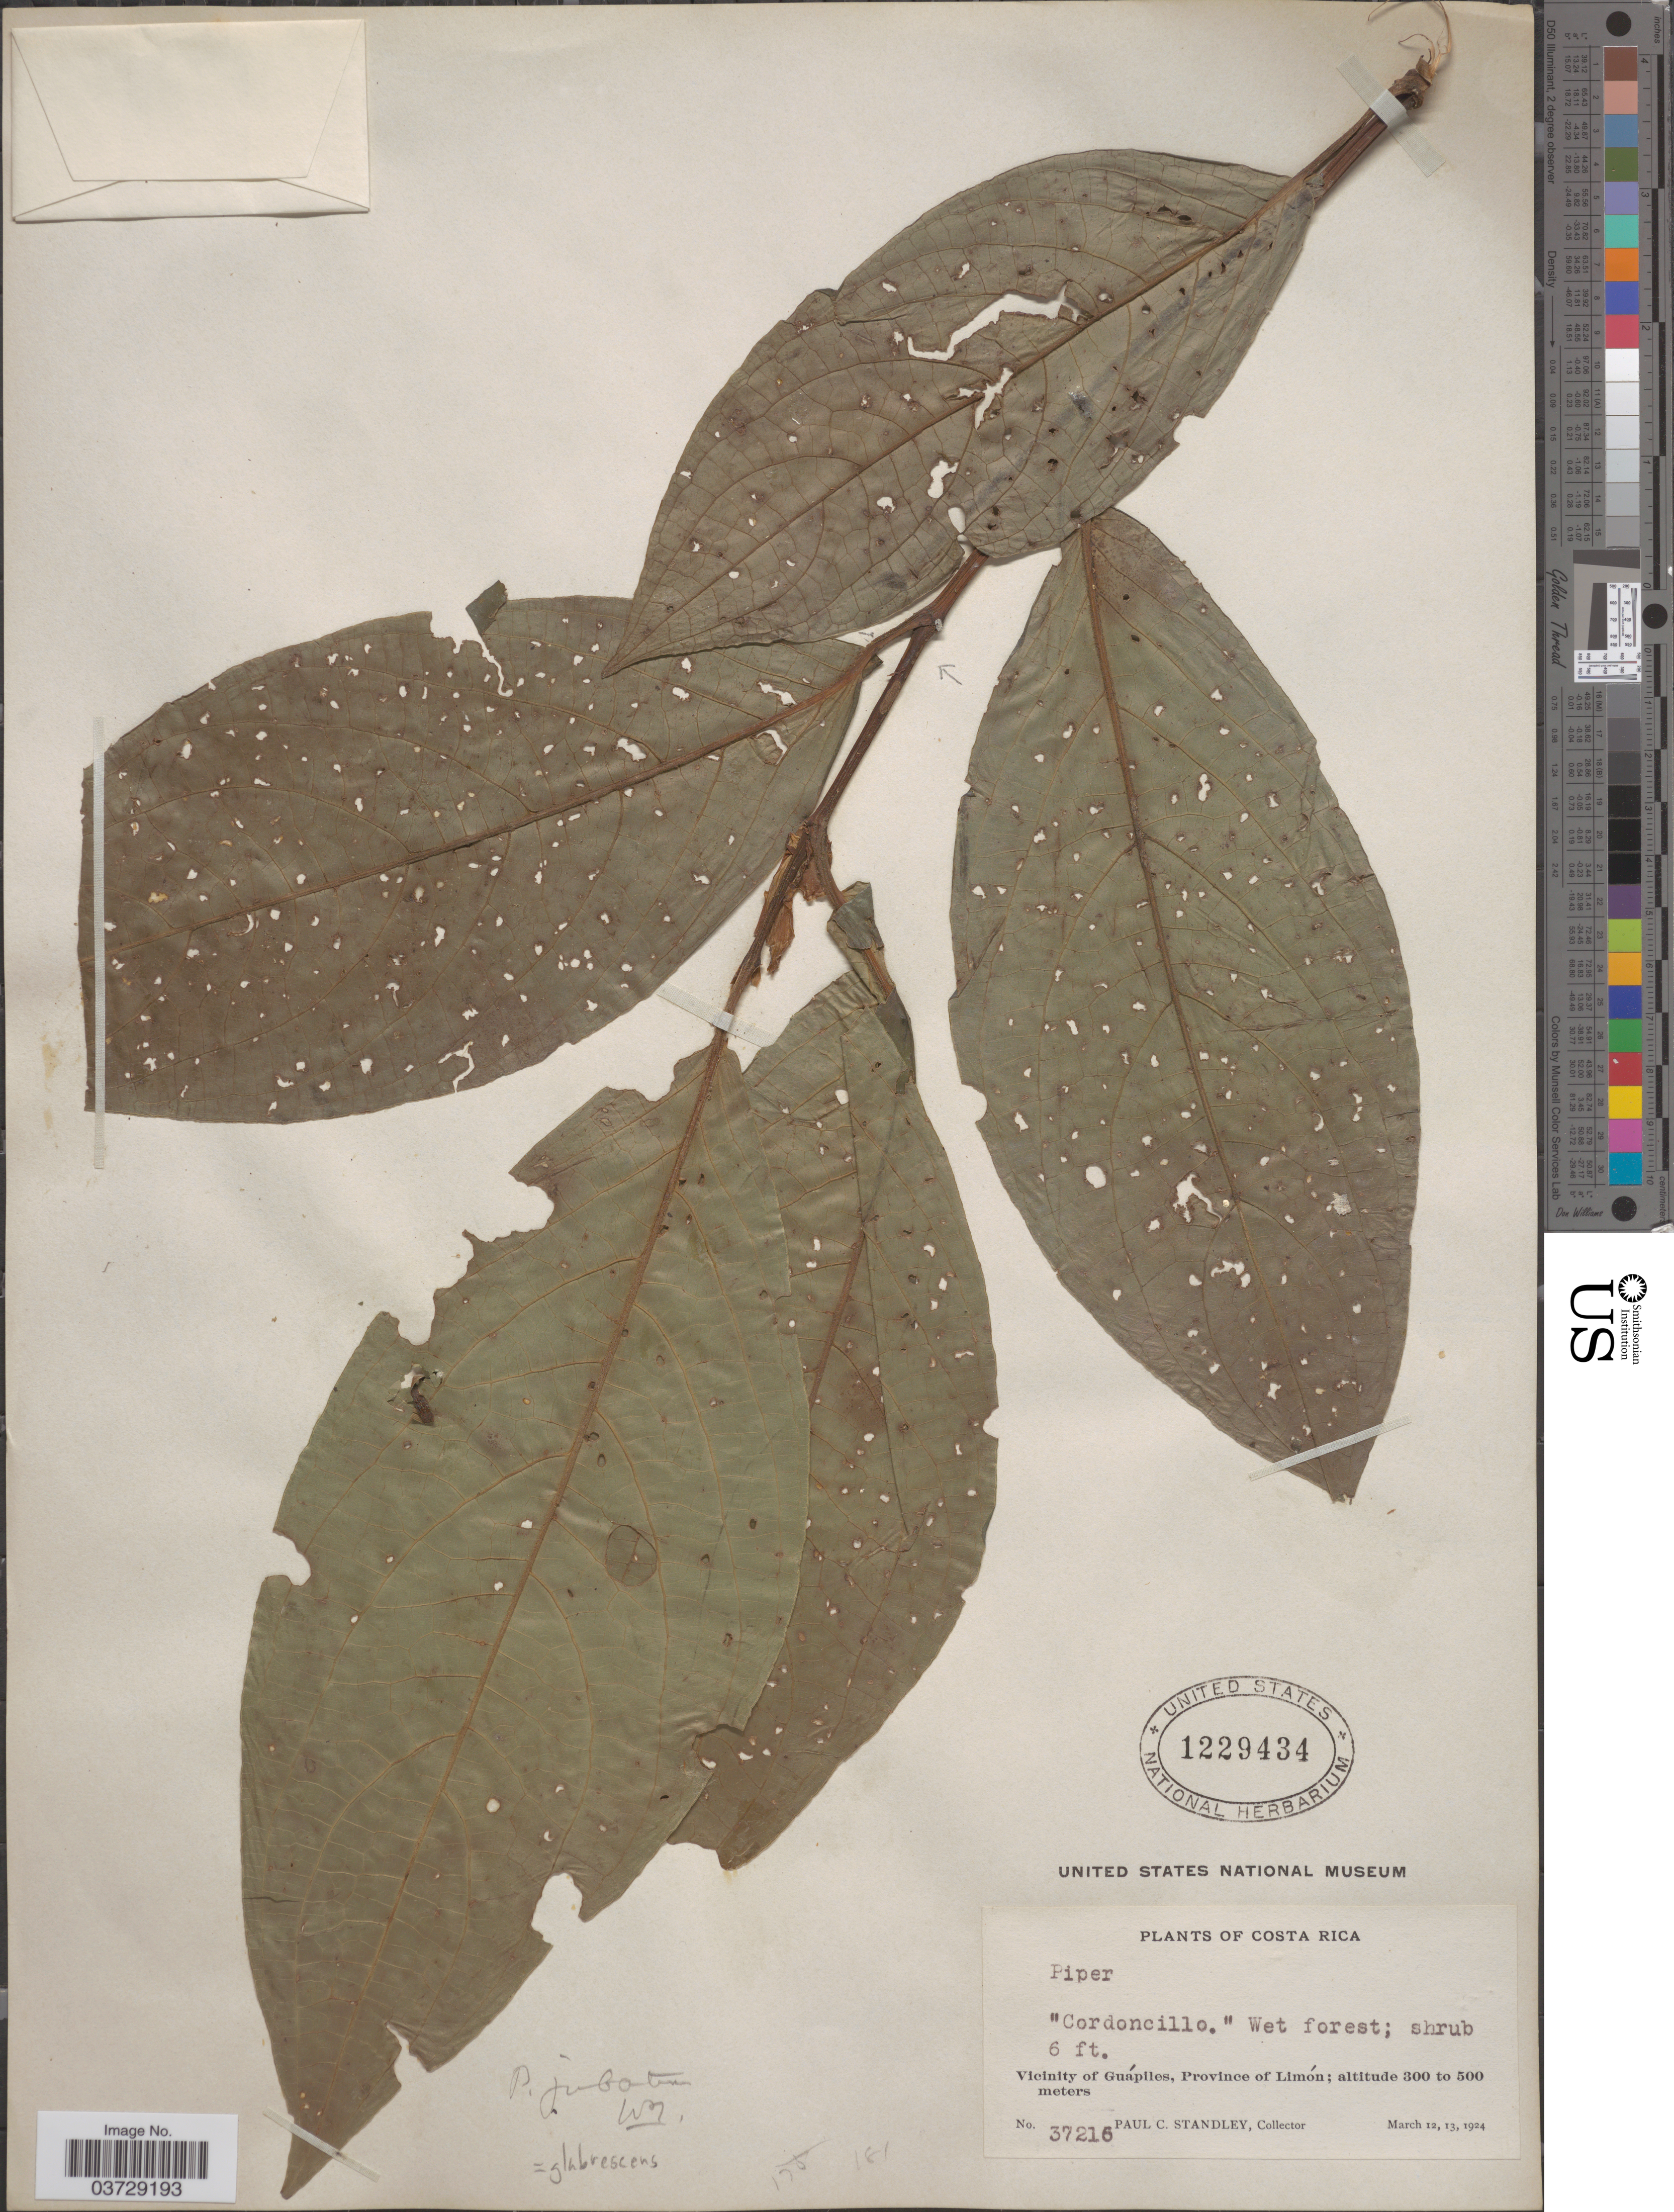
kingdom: Plantae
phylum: Tracheophyta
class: Magnoliopsida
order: Piperales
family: Piperaceae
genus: Piper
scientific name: Piper glabrescens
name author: (Miq.) C. DC.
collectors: P. C. Standley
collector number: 37216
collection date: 1924-03-12/1924-03-13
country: Costa Rica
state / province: Limón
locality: Vicinity of Guápiles.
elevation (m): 300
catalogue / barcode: US 1229434